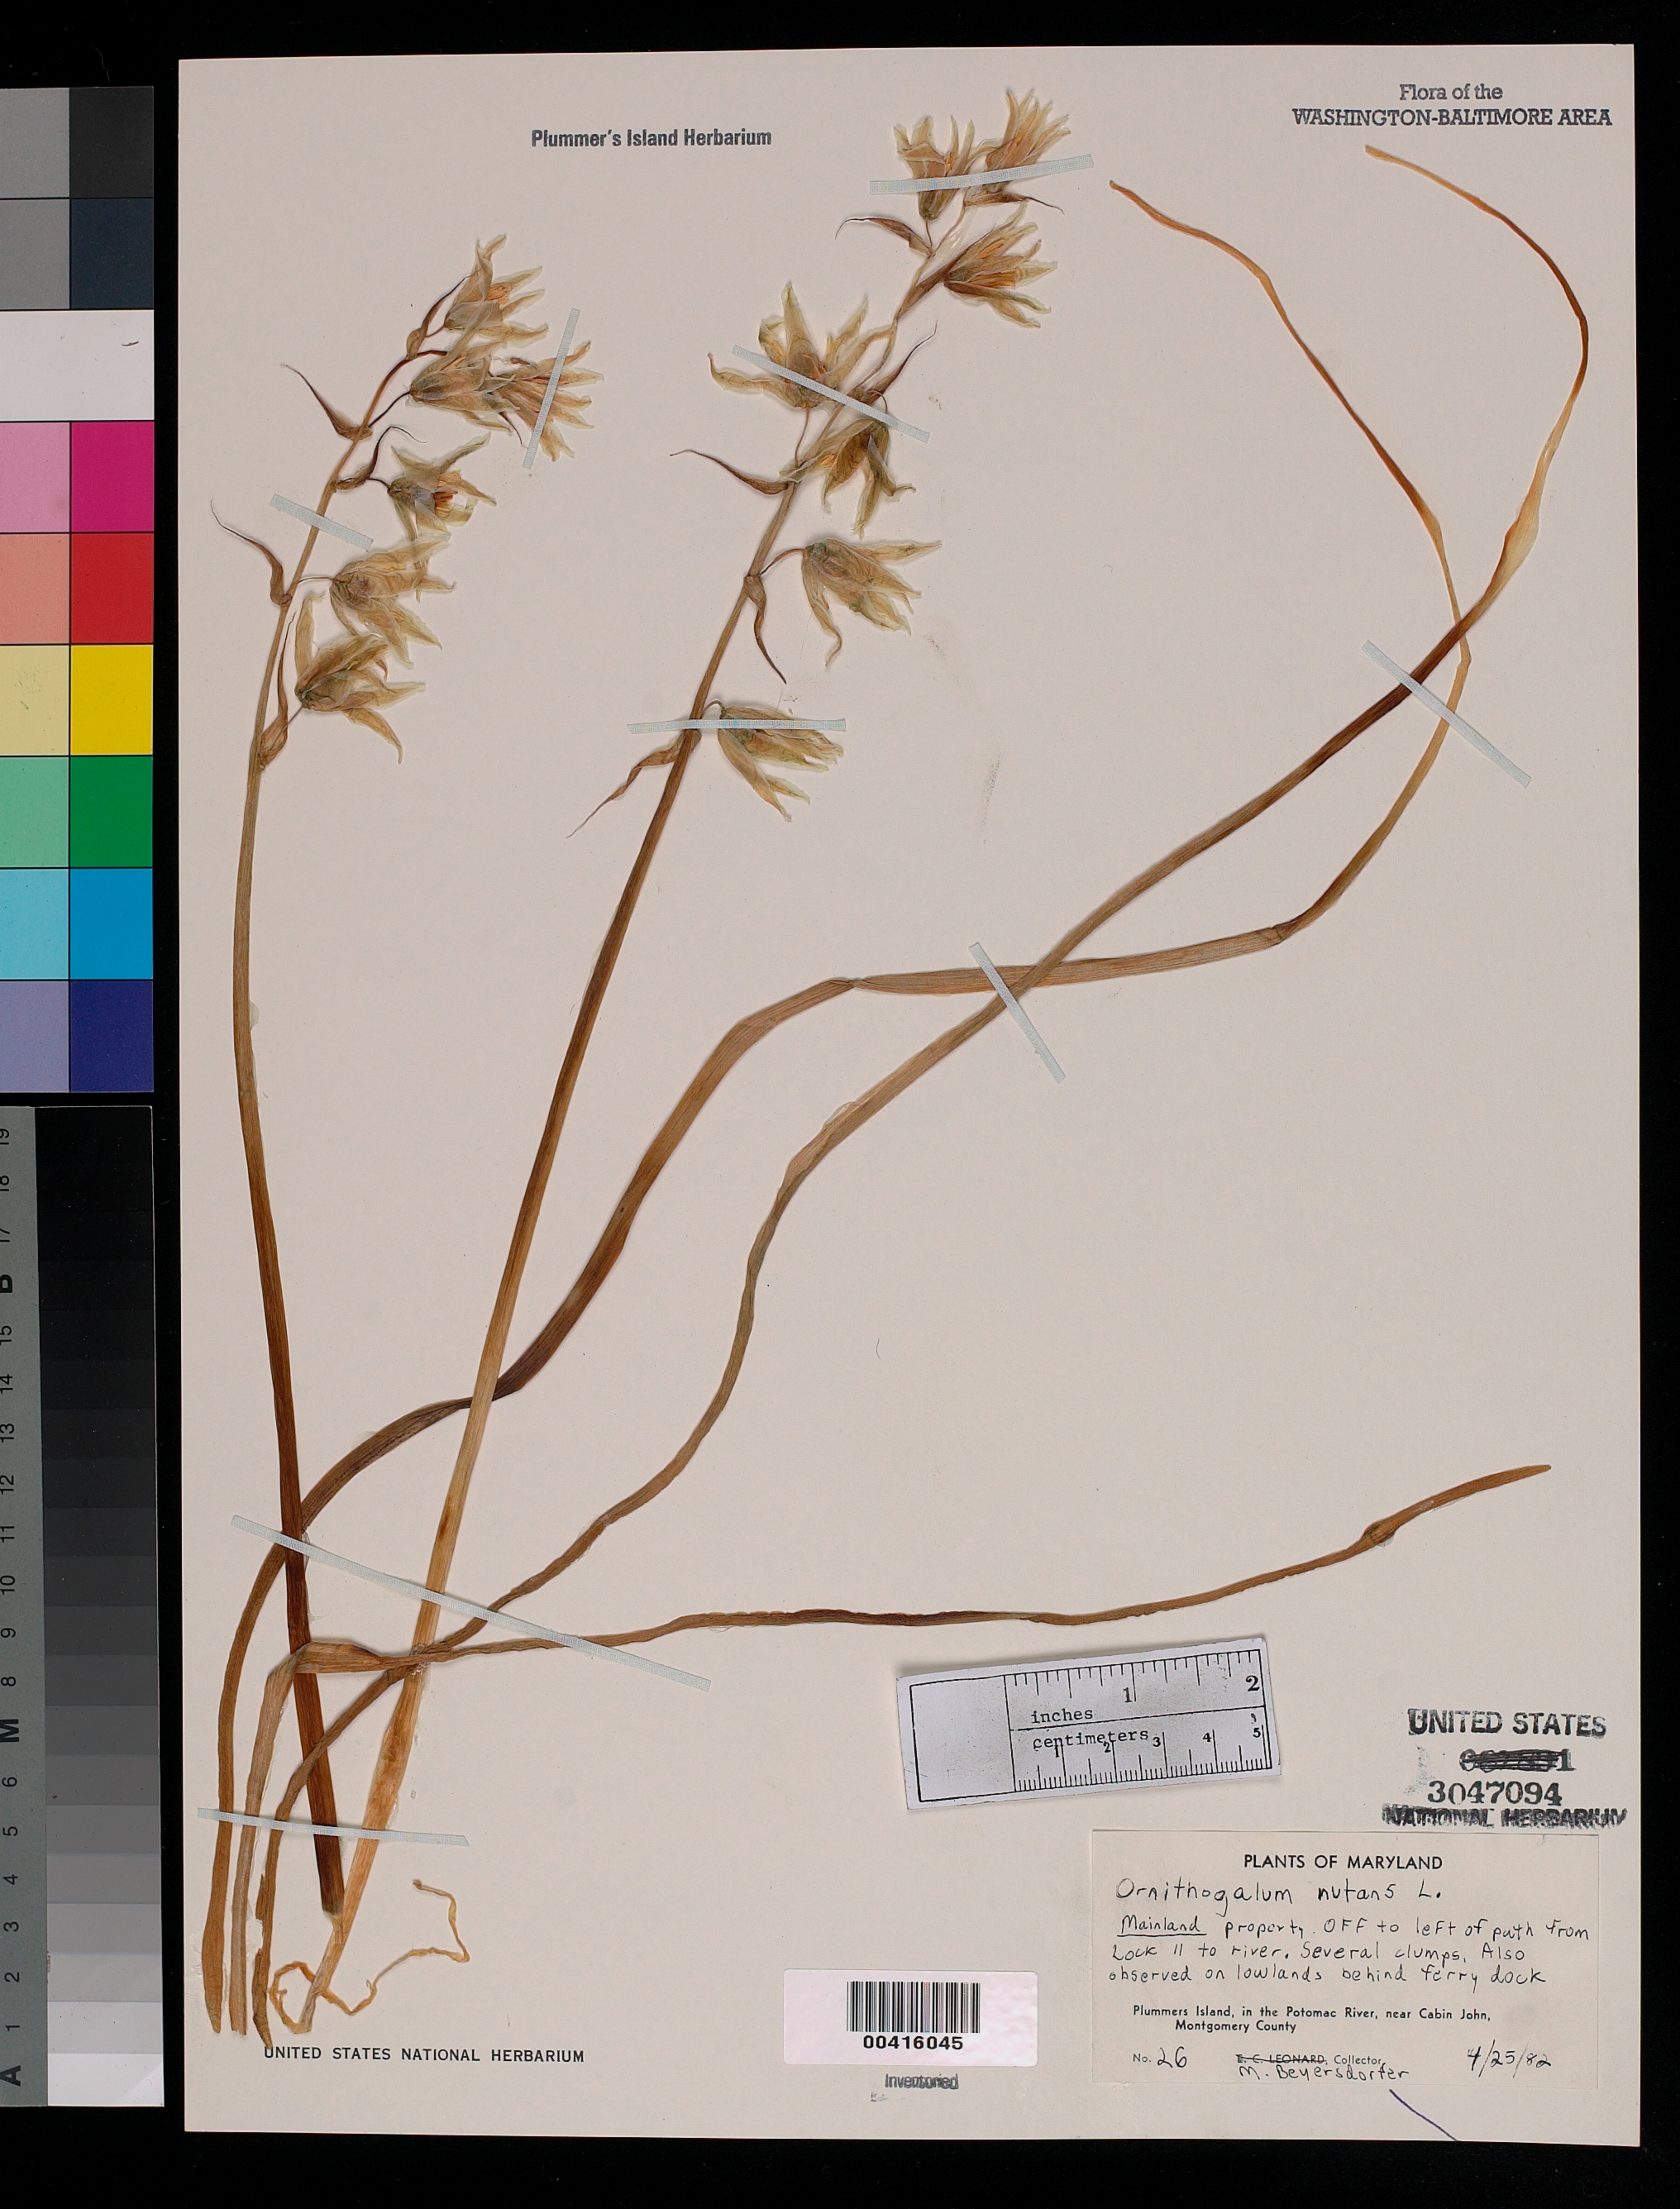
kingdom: Plantae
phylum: Tracheophyta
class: Liliopsida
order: Asparagales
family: Asparagaceae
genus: Ornithogalum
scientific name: Ornithogalum nutans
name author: L.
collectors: M. Beyersdorfer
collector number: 26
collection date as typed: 25 Apr 1982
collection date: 1982-04-25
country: United States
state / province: Maryland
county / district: Montgomery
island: Plummers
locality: Plummer's Island; off to left of path from Lock 11 to River C. & O. Canal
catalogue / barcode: US 3047094